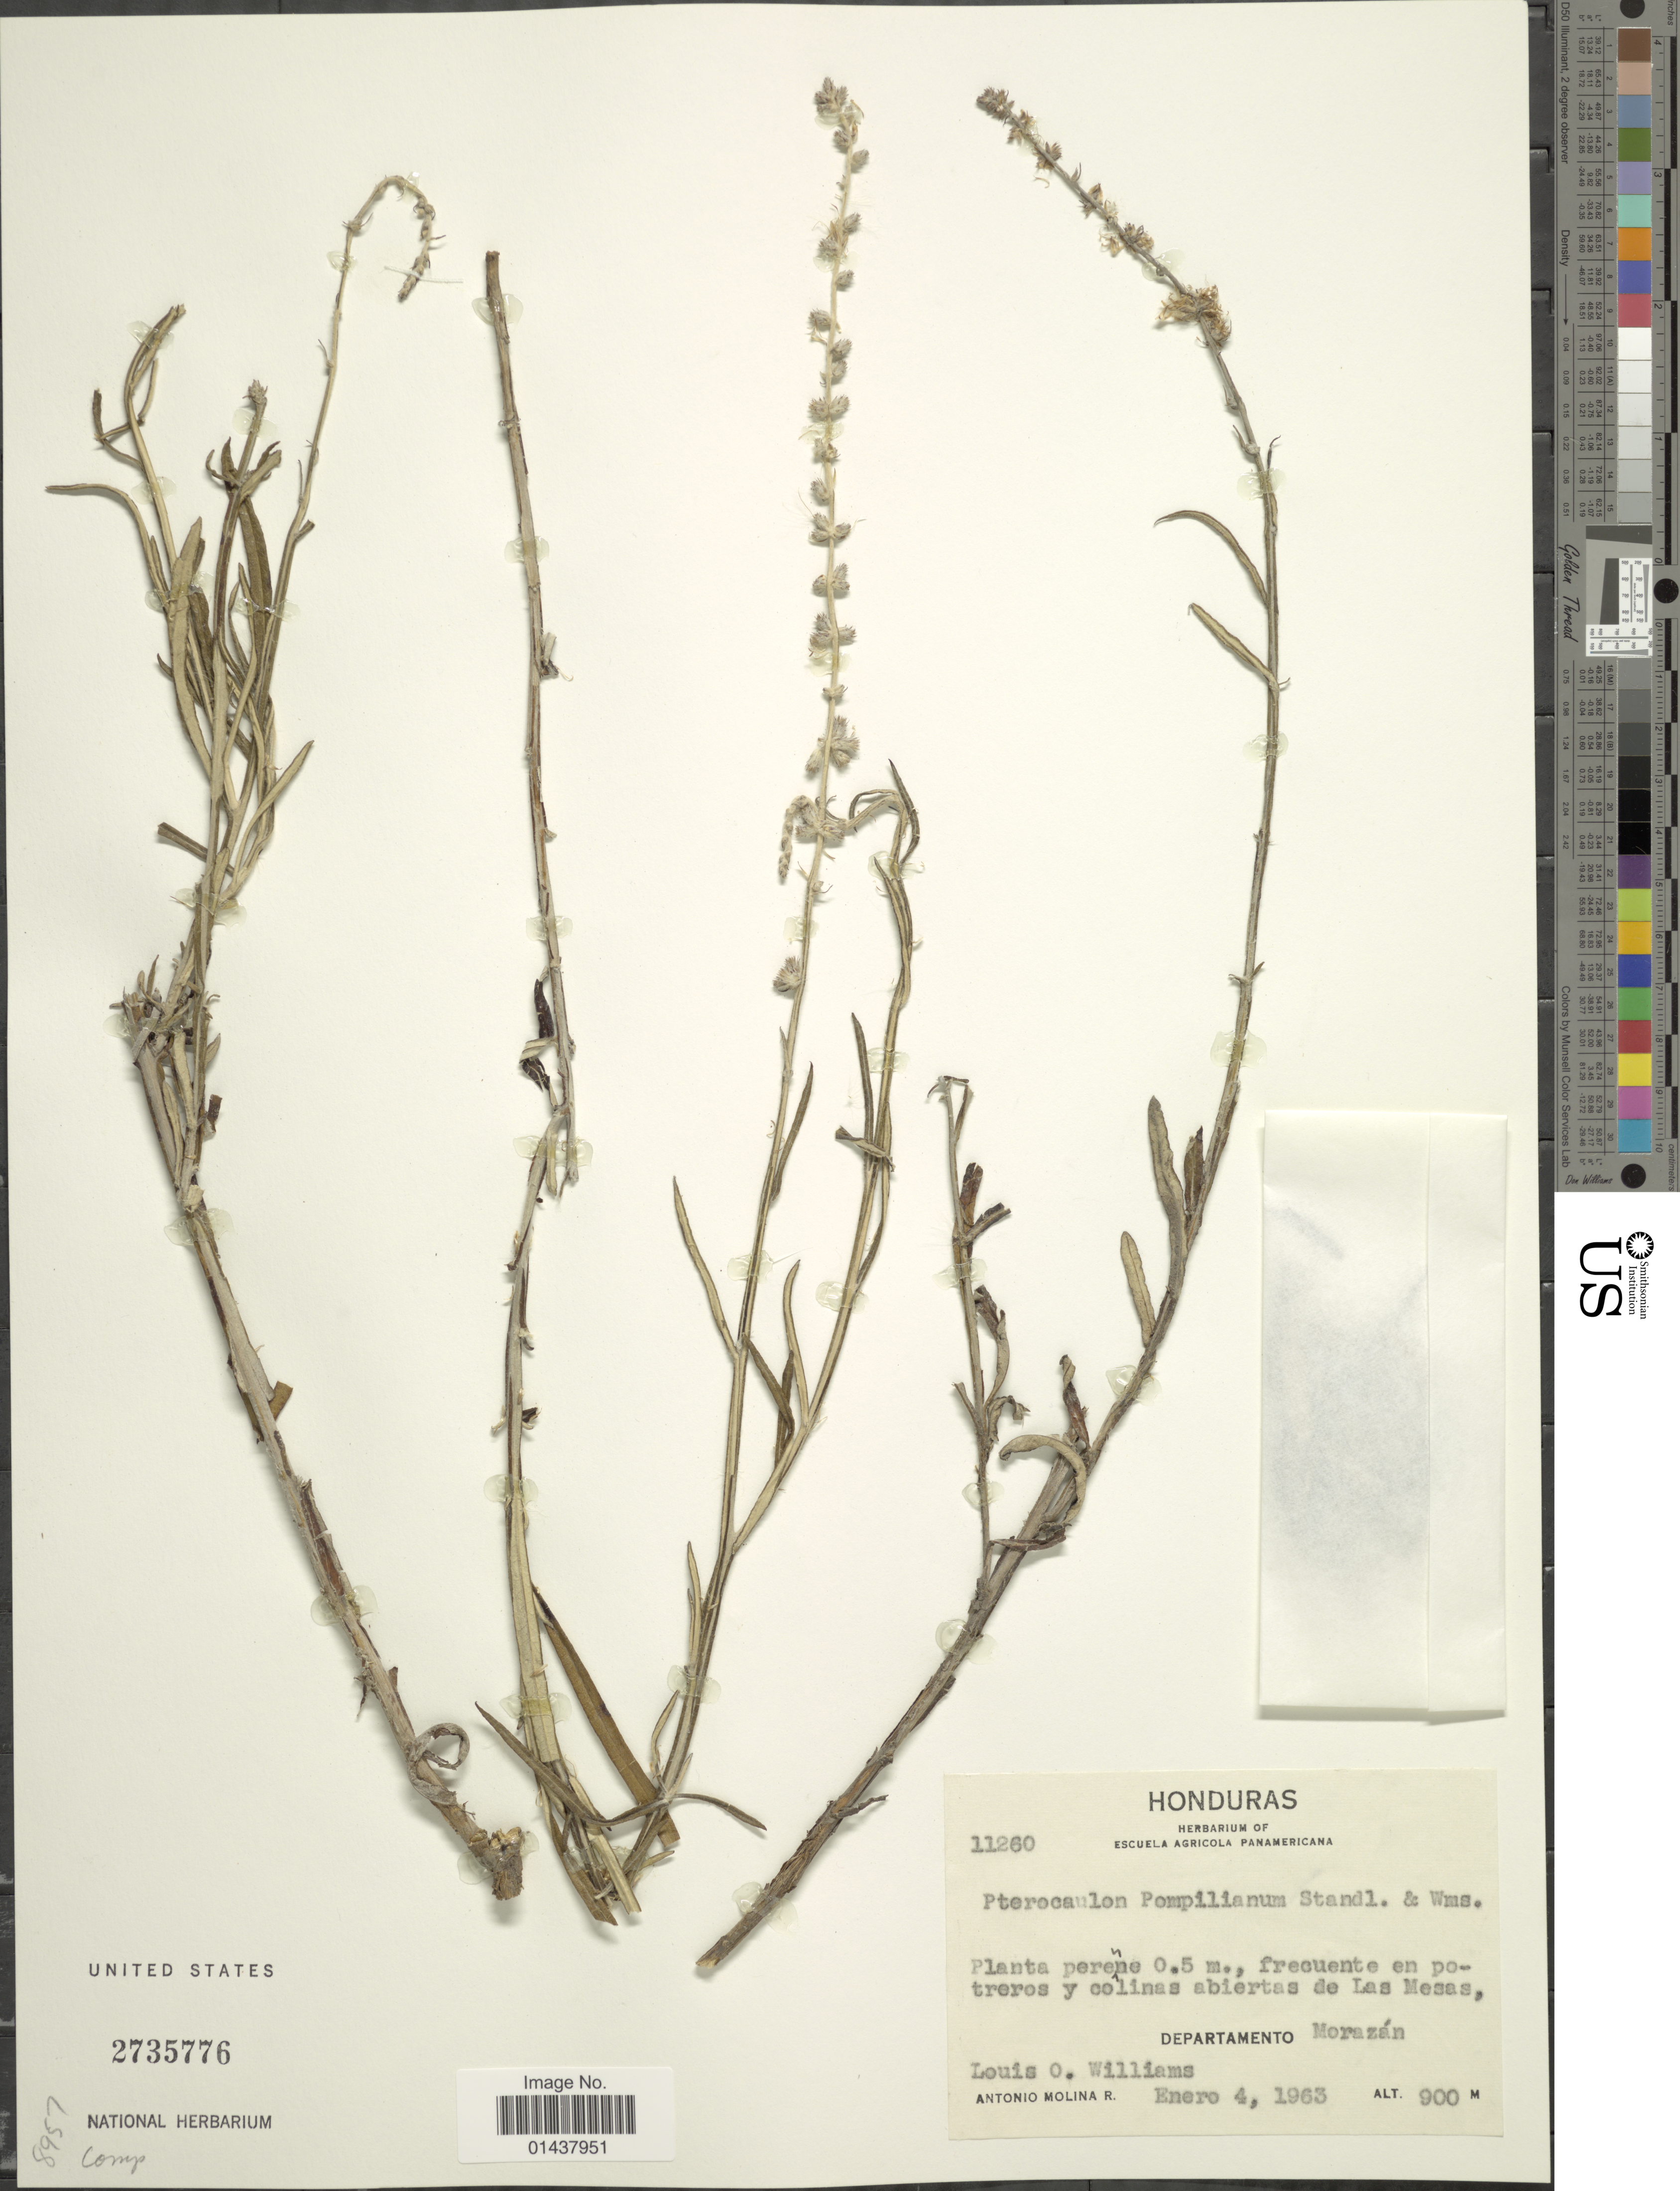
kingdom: Plantae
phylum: Tracheophyta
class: Magnoliopsida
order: Asterales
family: Asteraceae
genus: Pterocaulon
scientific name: Pterocaulon pompilianum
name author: Standl. & L.O. Williams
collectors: L. O. Williams & A. Molina R.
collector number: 11260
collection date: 1963-01-04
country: Honduras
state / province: Fco. Morazán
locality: Frecuente en potreros y colinas abiertas de Las Mesas, Departamento Morazon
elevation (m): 900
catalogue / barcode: US 2735776